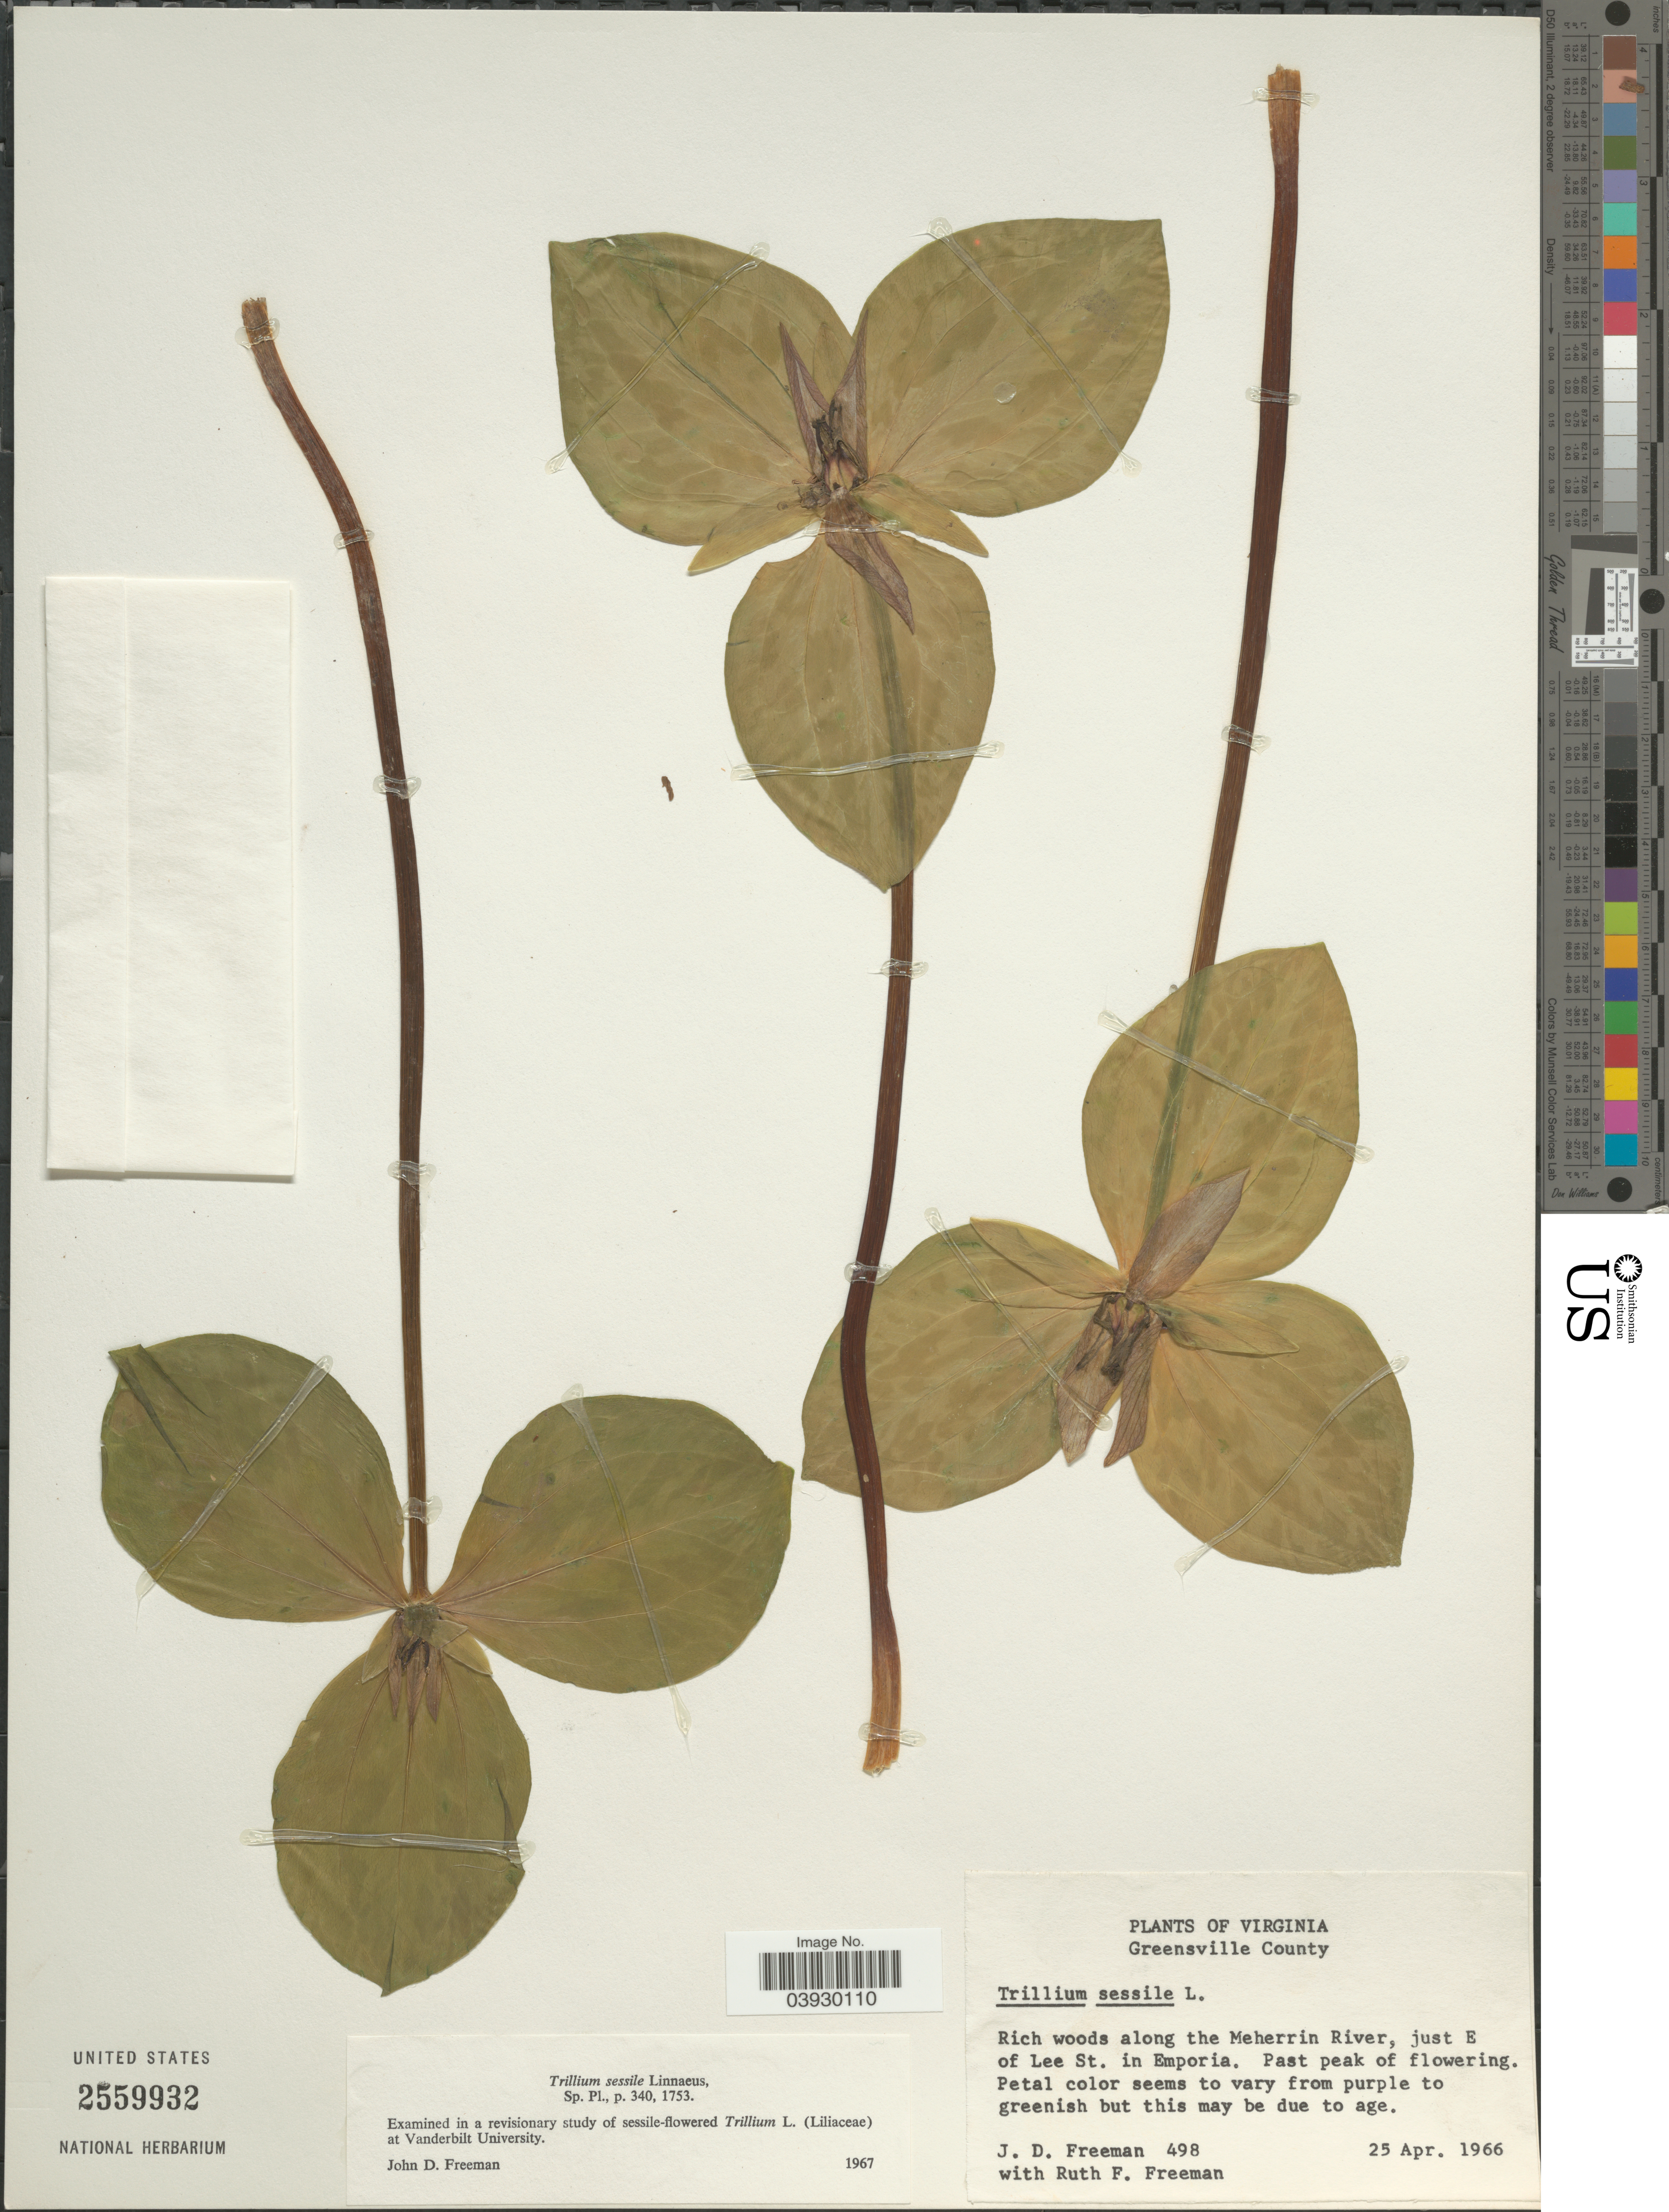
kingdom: Plantae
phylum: Tracheophyta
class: Liliopsida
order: Liliales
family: Melanthiaceae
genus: Trillium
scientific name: Trillium sessile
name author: L.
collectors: J. Freeman & R. Freeman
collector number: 498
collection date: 1966-04-25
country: United States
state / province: Virginia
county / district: Greensville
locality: Greensville County. Rich woods along the Meherrin River, just E of Lee St. in Emporia.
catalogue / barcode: US 2559932